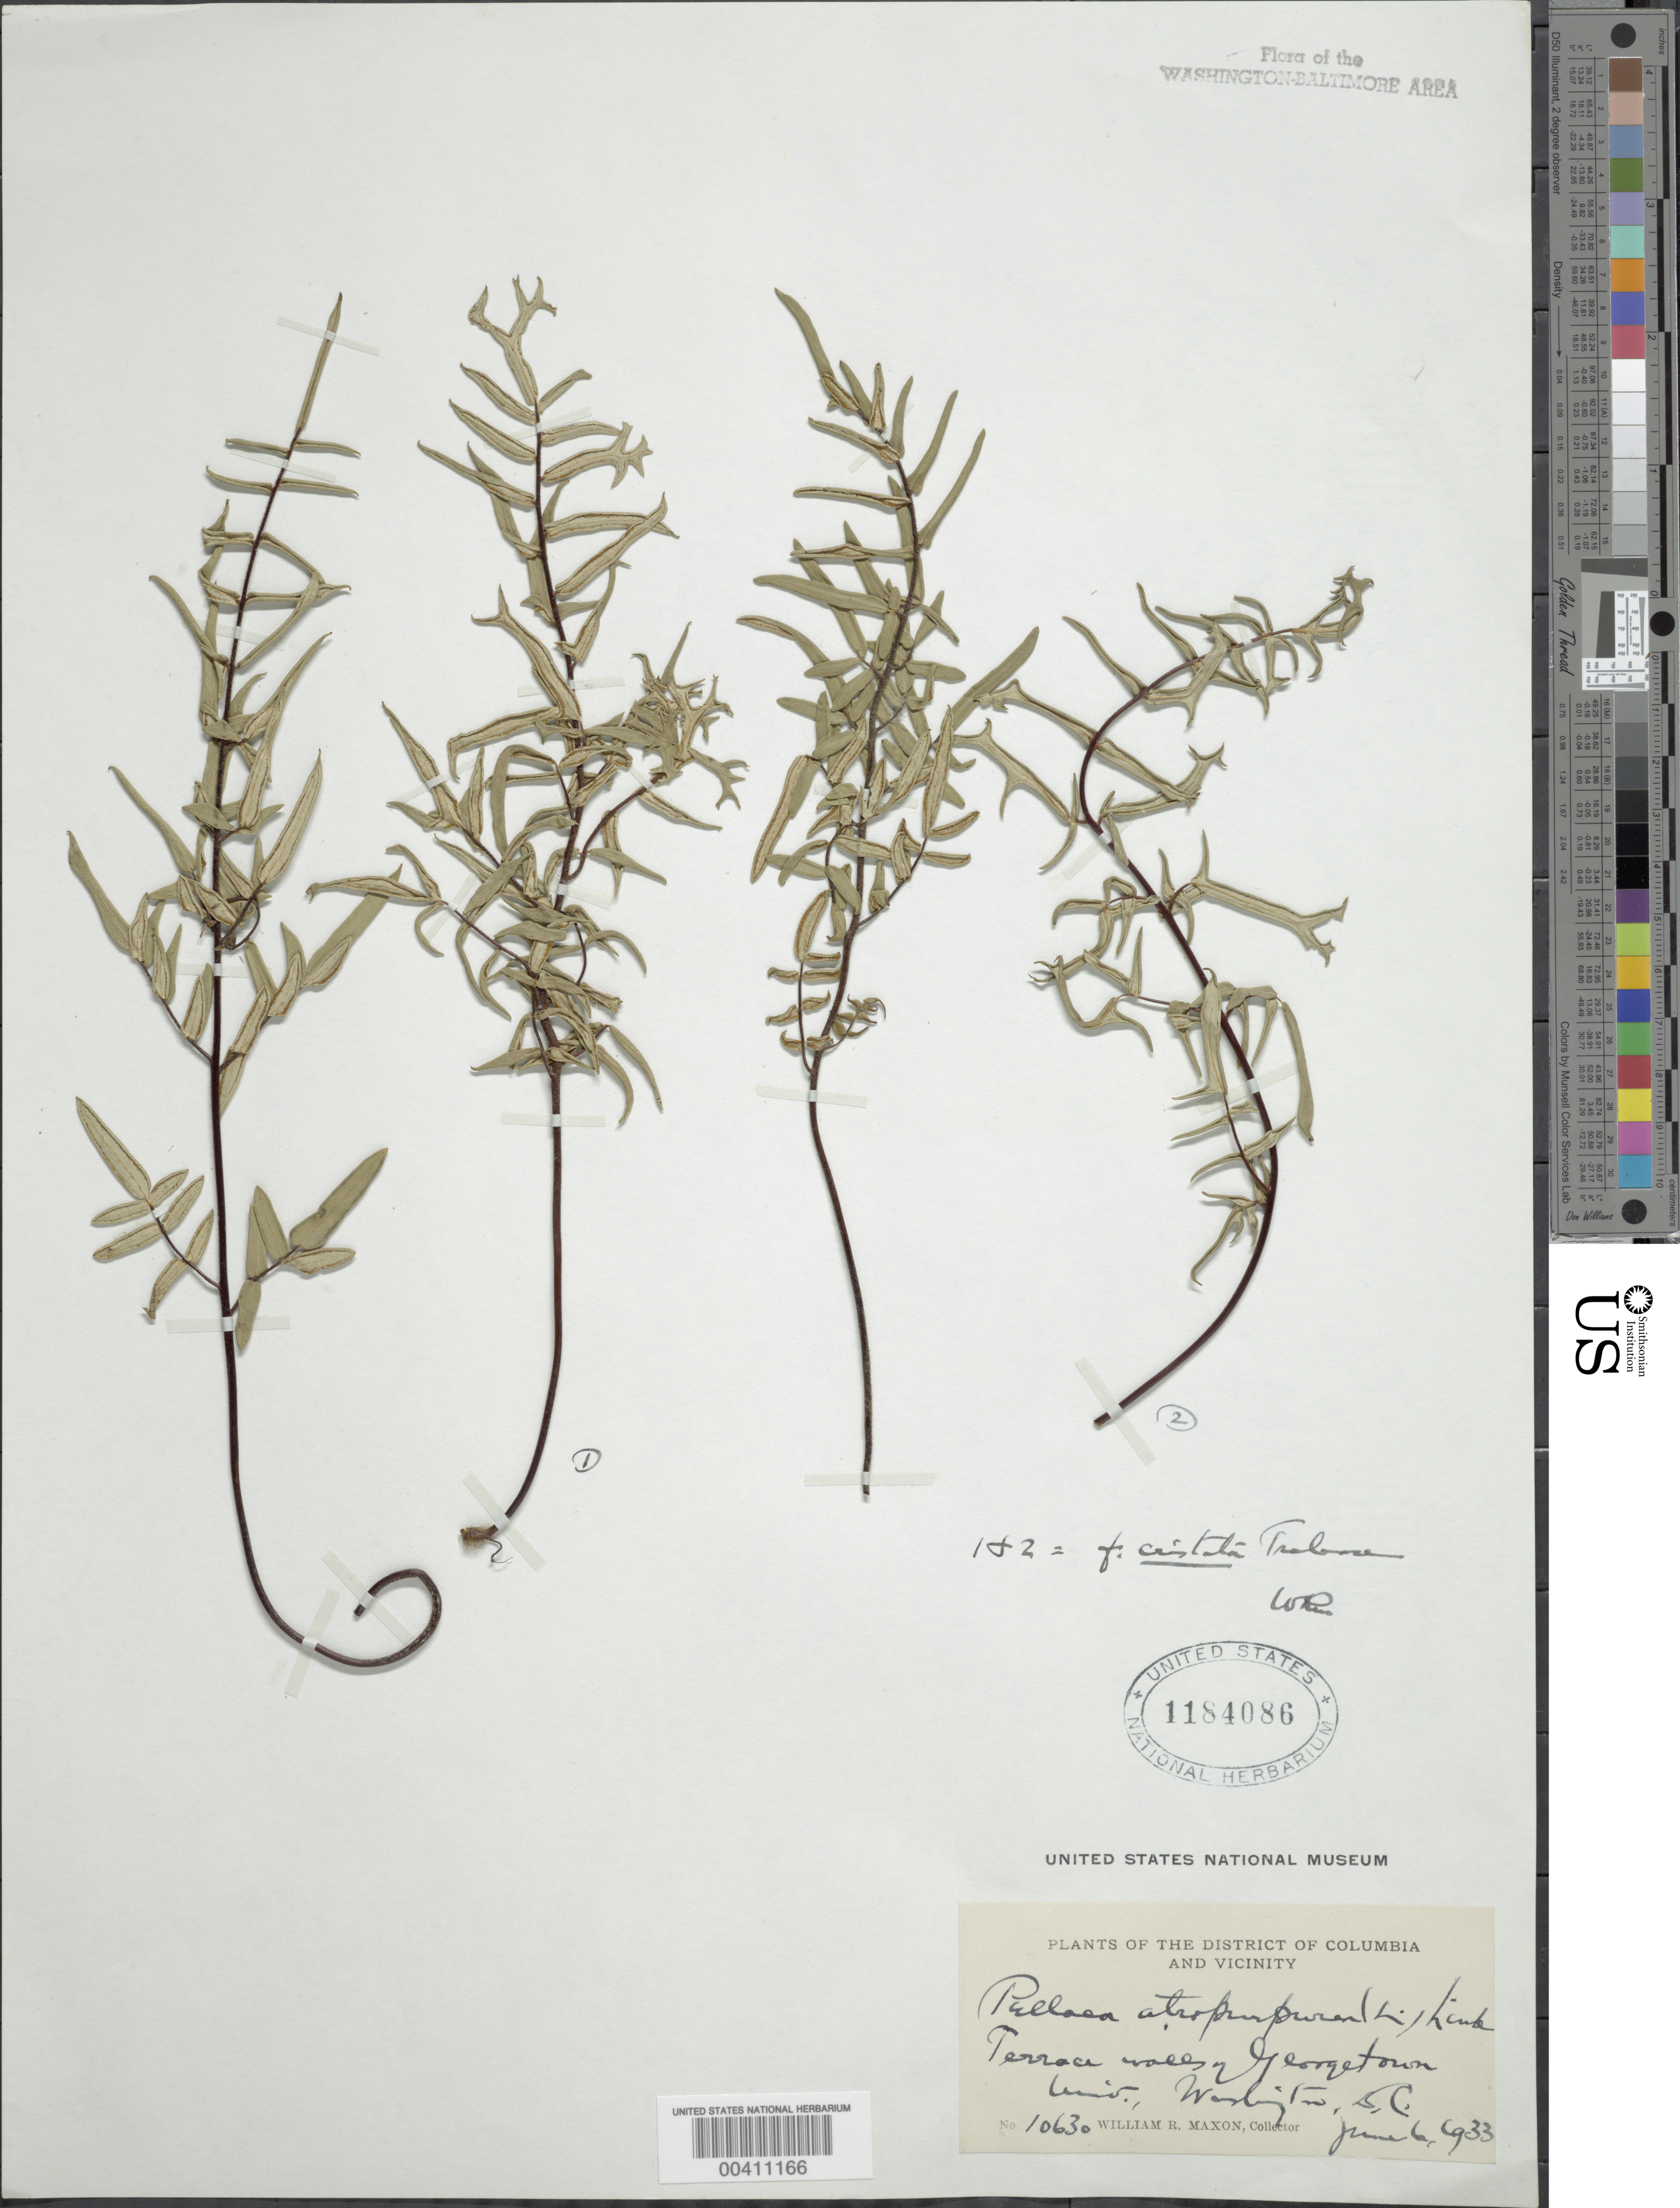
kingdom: Plantae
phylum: Tracheophyta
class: Polypodiopsida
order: Polypodiales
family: Pteridaceae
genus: Pellaea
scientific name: Pellaea atropurpurea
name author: (L.) Link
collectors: W. R. Maxon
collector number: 10630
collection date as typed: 06 Jun 1933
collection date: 1933-06-06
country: United States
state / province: District of Columbia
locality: Georgetown University Wall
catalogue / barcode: US 1184086